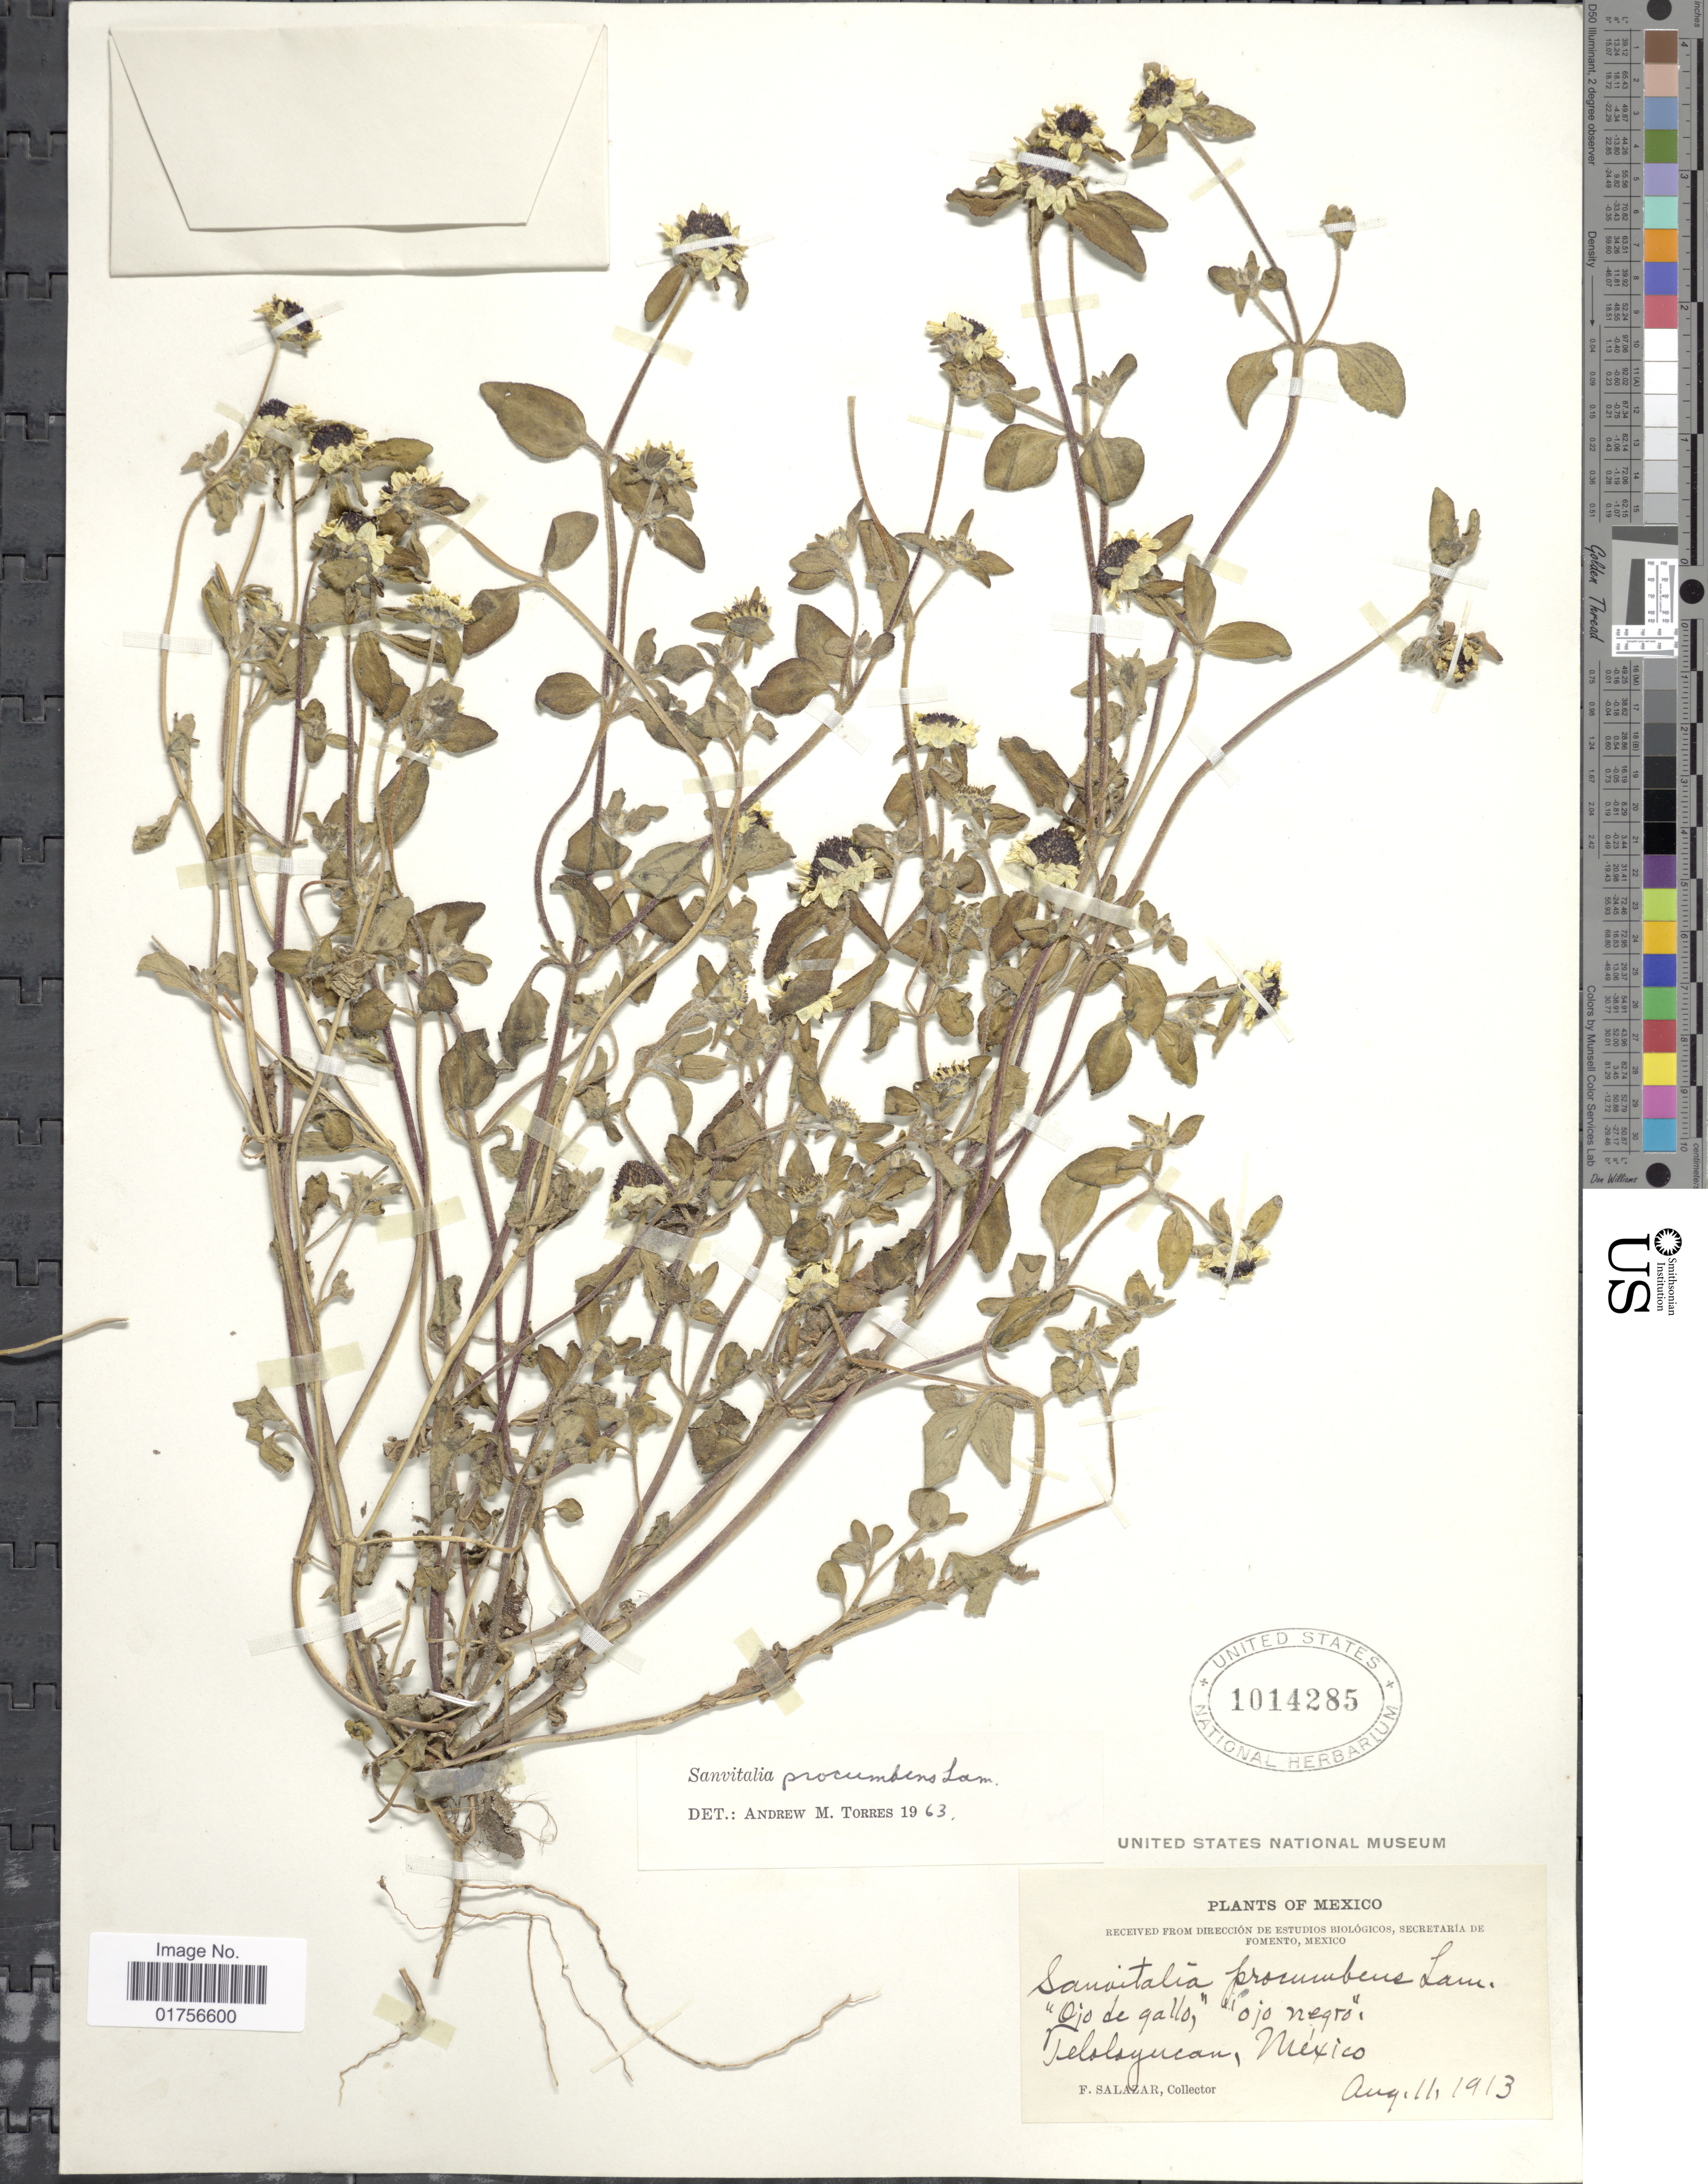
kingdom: Plantae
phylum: Tracheophyta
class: Magnoliopsida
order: Asterales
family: Asteraceae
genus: Sanvitalia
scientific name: Sanvitalia procumbens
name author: Lam.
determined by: Skibicki, Samuel V.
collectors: F. Salazar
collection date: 1913-08-11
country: Mexico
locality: Ojo de gallo, Ojo negro, Teloloyucan, Mexico [interpreted]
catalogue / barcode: US 1014285